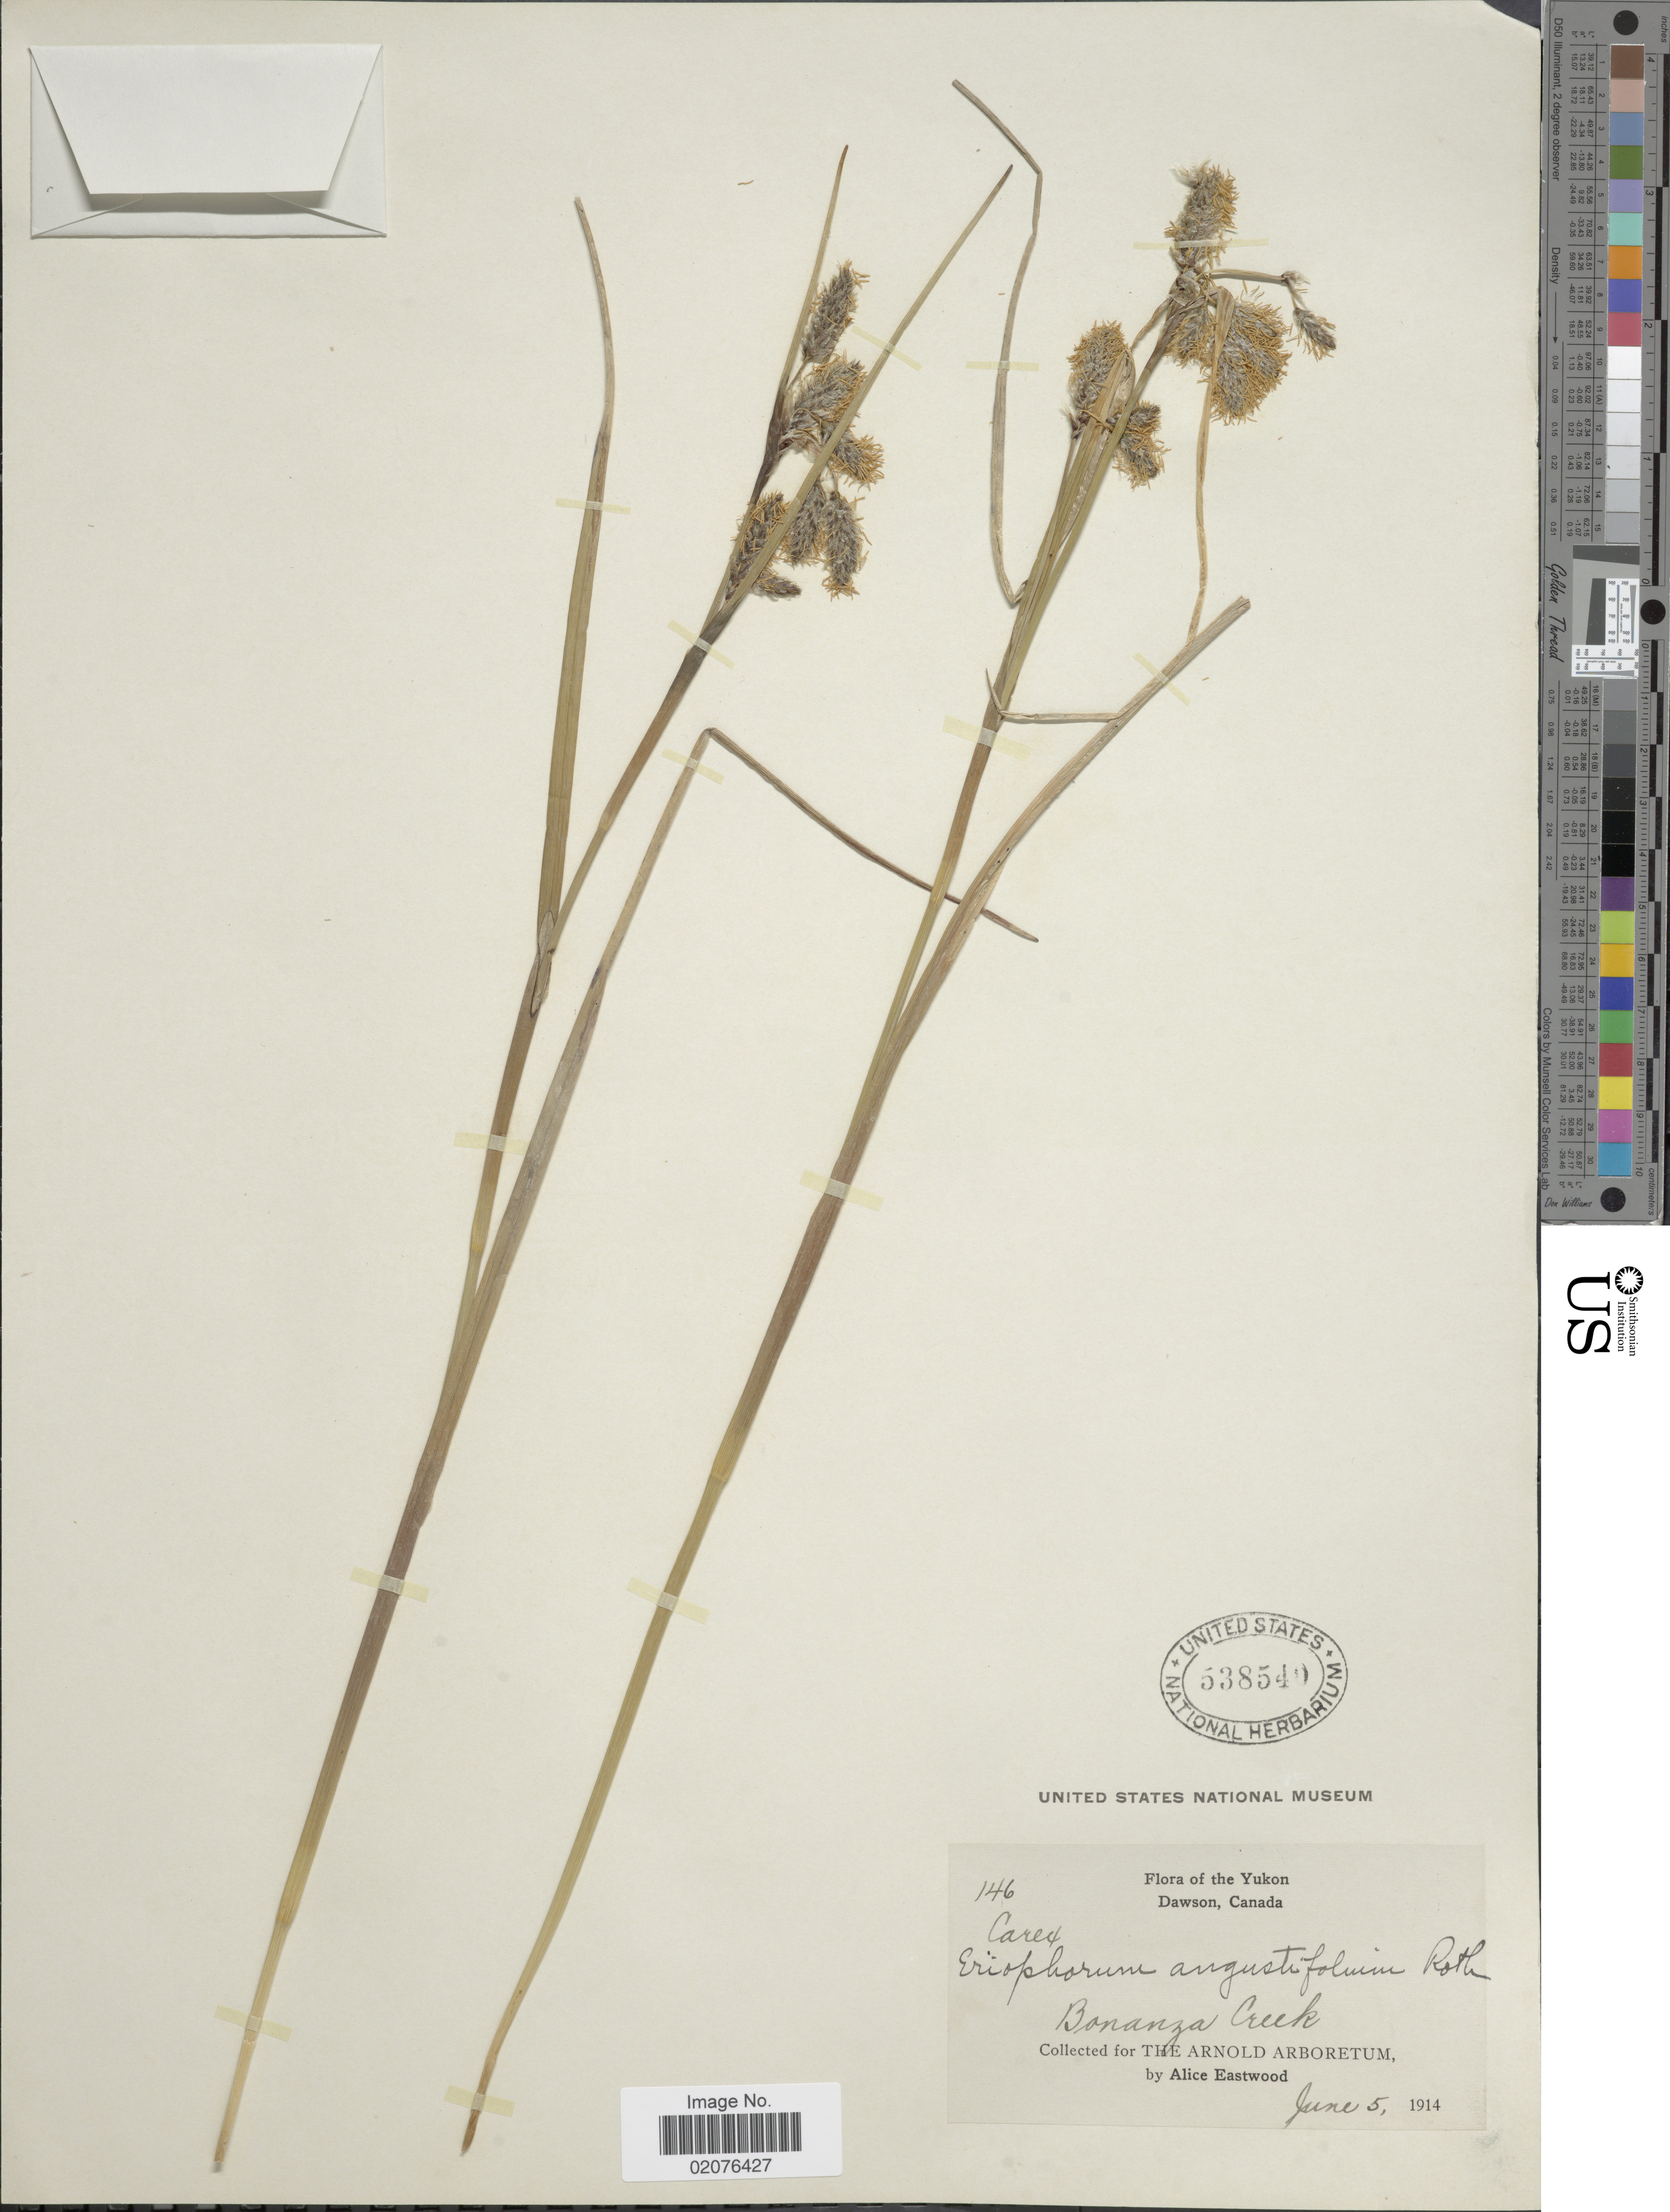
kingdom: Plantae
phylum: Tracheophyta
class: Liliopsida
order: Poales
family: Cyperaceae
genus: Eriophorum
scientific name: Eriophorum angustifolium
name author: Honck.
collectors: A. Eastwood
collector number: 146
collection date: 1914-06-05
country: Canada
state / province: Yukon Territory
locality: Dawson, Bonanza Creek,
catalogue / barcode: US 538540